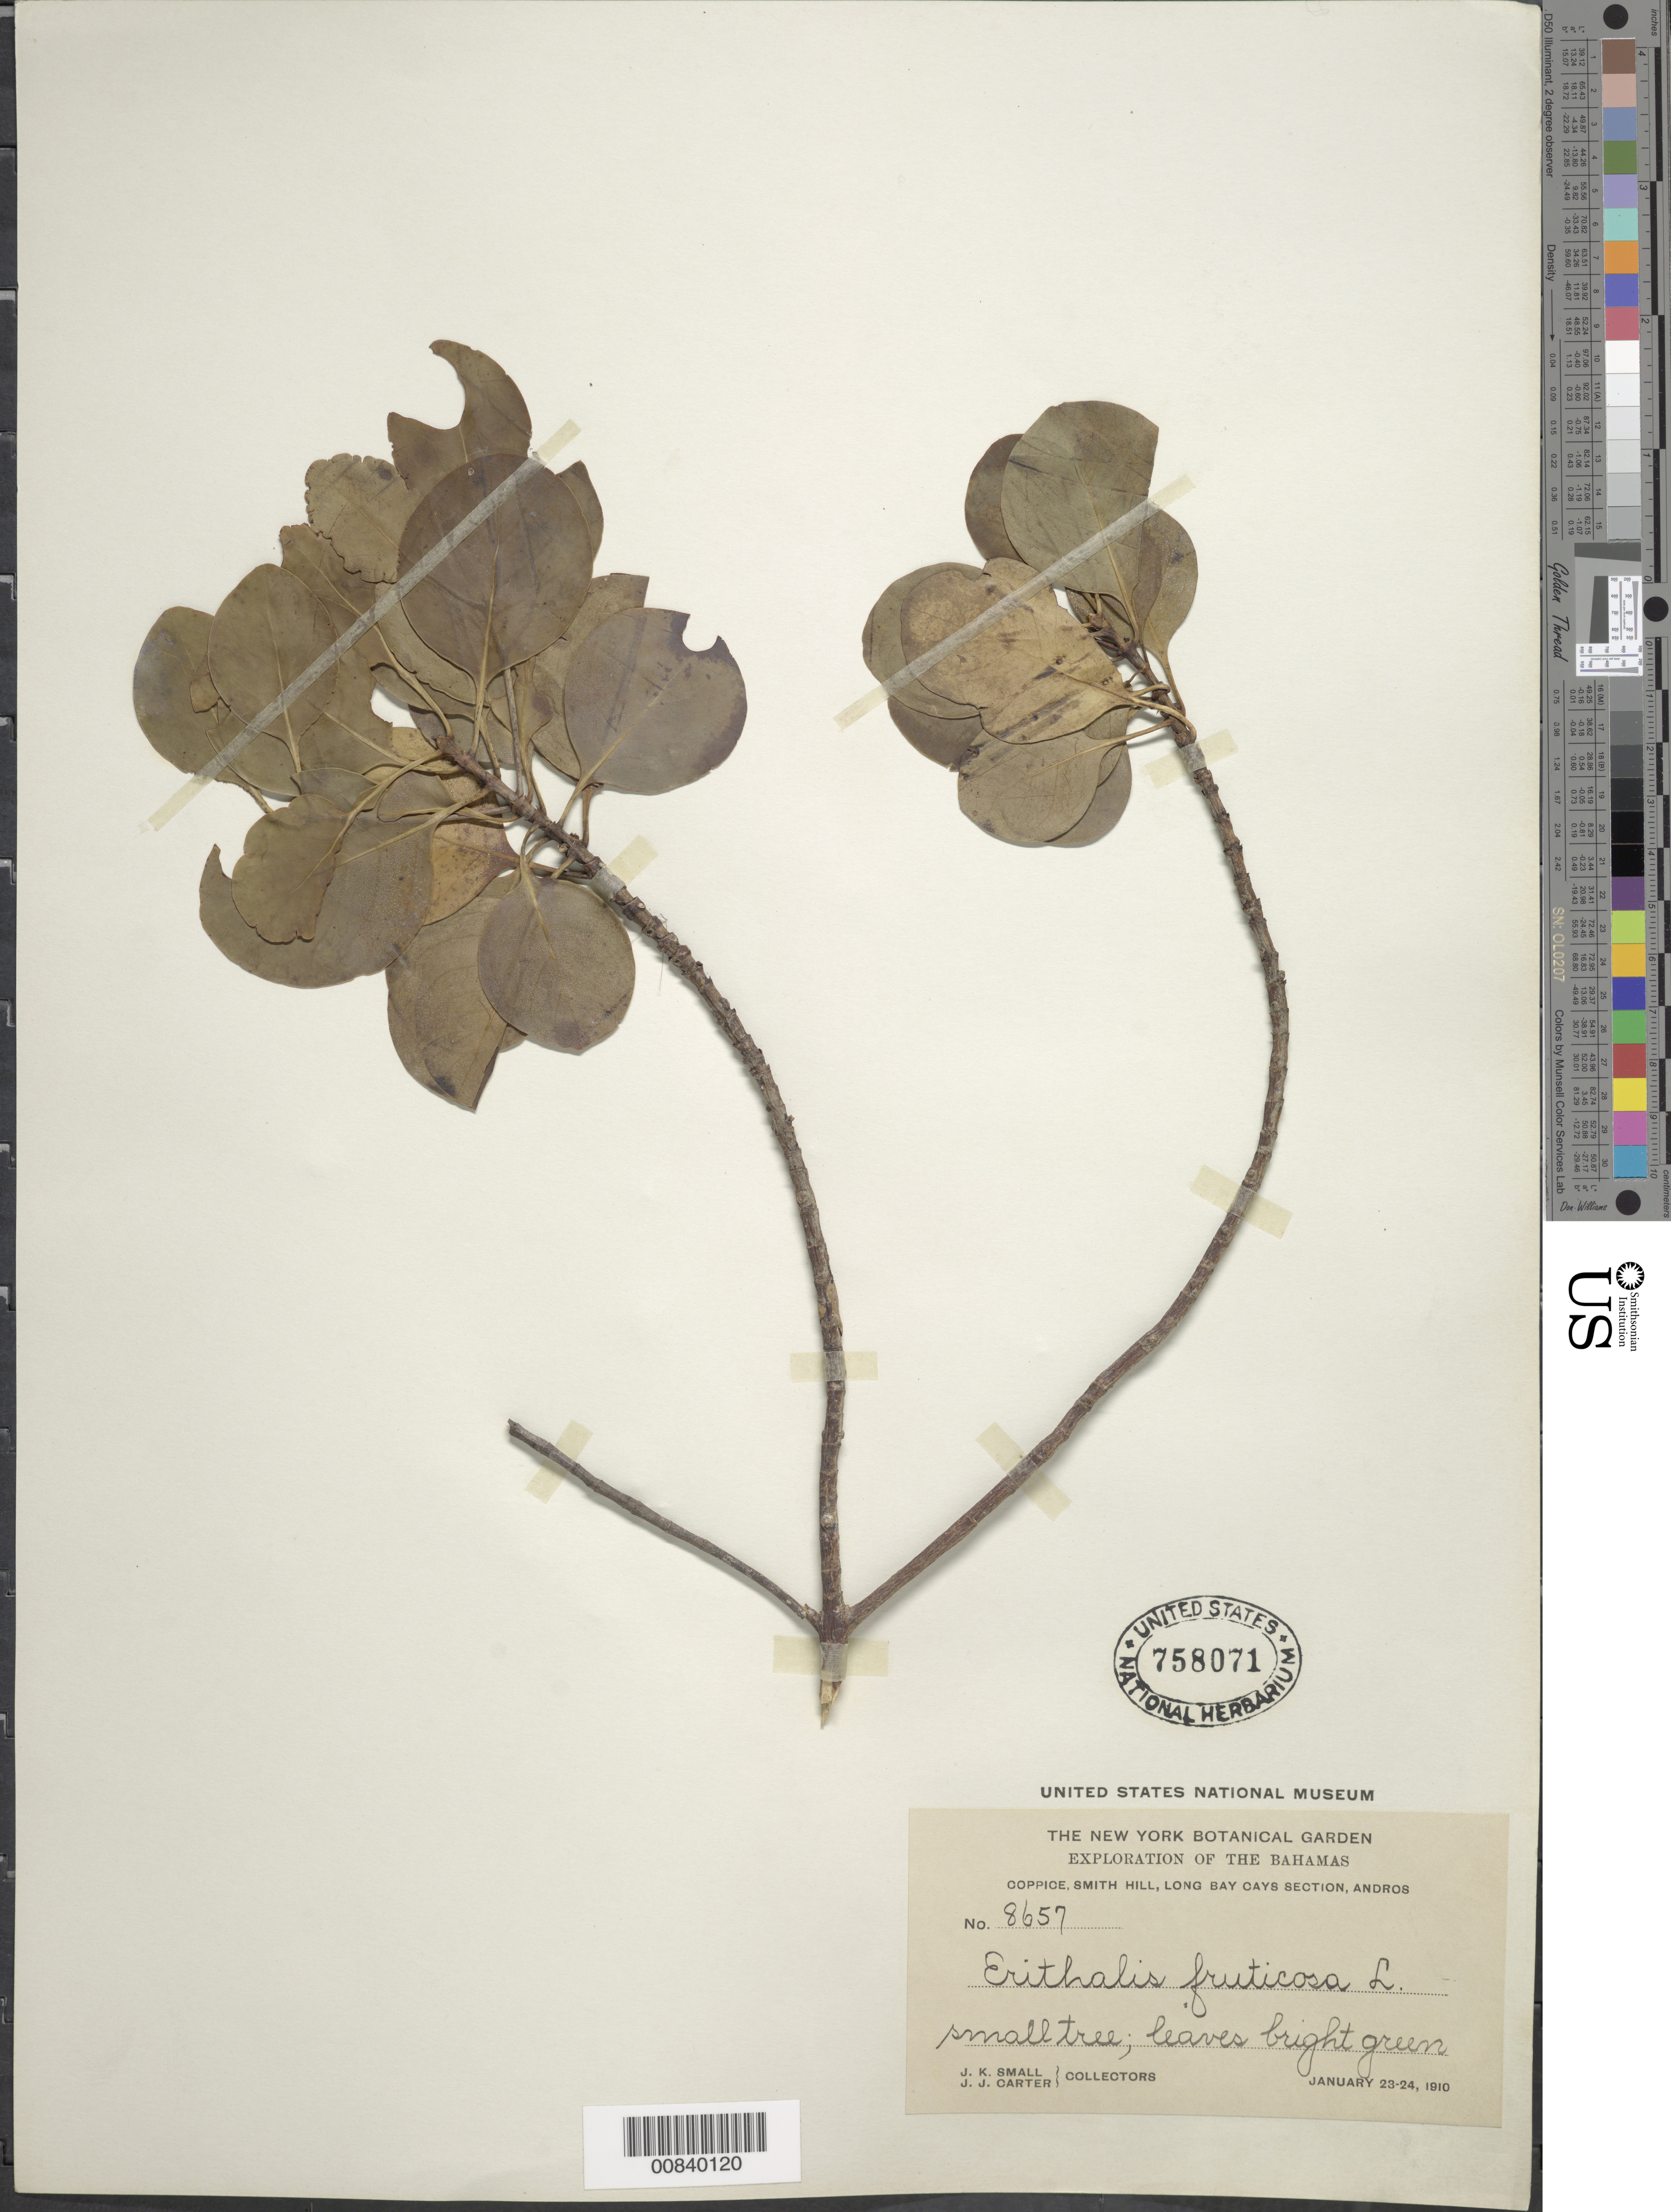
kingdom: Plantae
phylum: Tracheophyta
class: Magnoliopsida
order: Gentianales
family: Rubiaceae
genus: Erithalis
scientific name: Erithalis fruticosa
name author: L.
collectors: J. K. Small & J. J. Carter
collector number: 8657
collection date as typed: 23 Jan 1910 to 24 Jan 1910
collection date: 1910-01-23/1910-01-24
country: Bahamas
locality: Smith Hill, Long Bay Cays Section, Andros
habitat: Coppice on hill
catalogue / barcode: US 758071